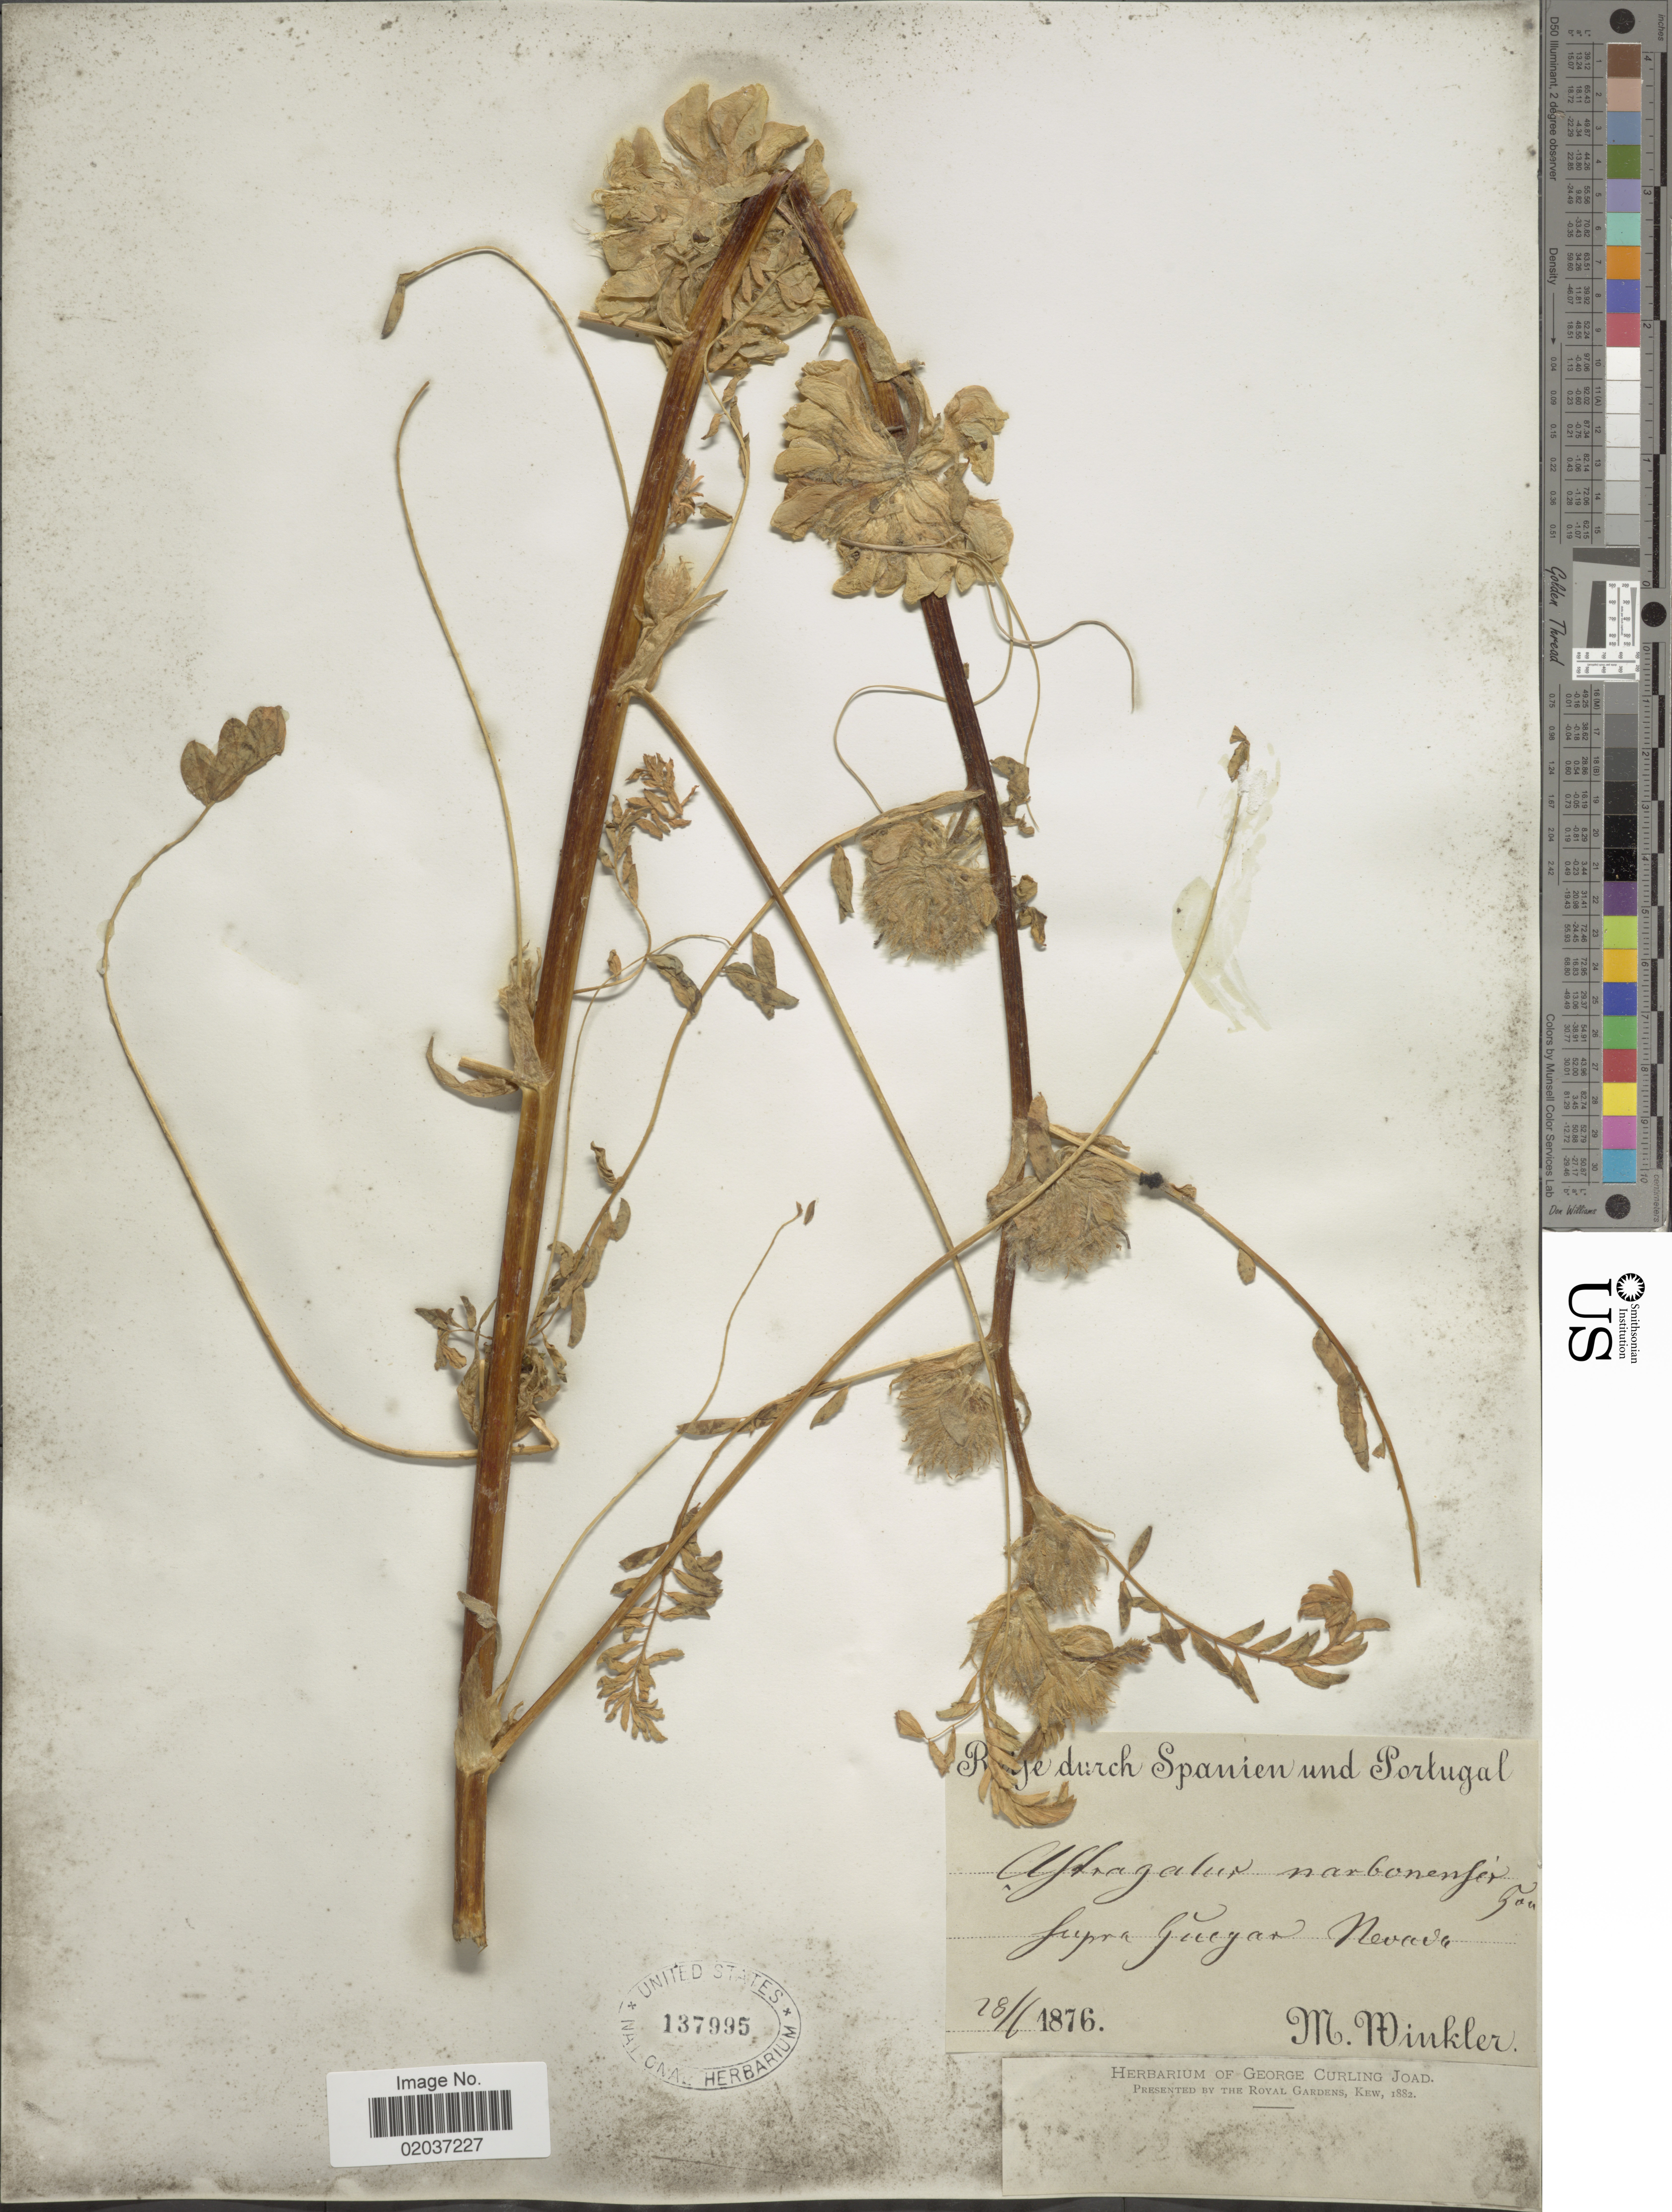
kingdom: Plantae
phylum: Tracheophyta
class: Magnoliopsida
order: Fabales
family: Fabaceae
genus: Astragalus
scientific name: Astragalus narbonensis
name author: Gouan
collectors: M. Winkler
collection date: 1876-06-28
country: Spain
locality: Spanien und Portugal. Nevada.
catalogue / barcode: US 137995